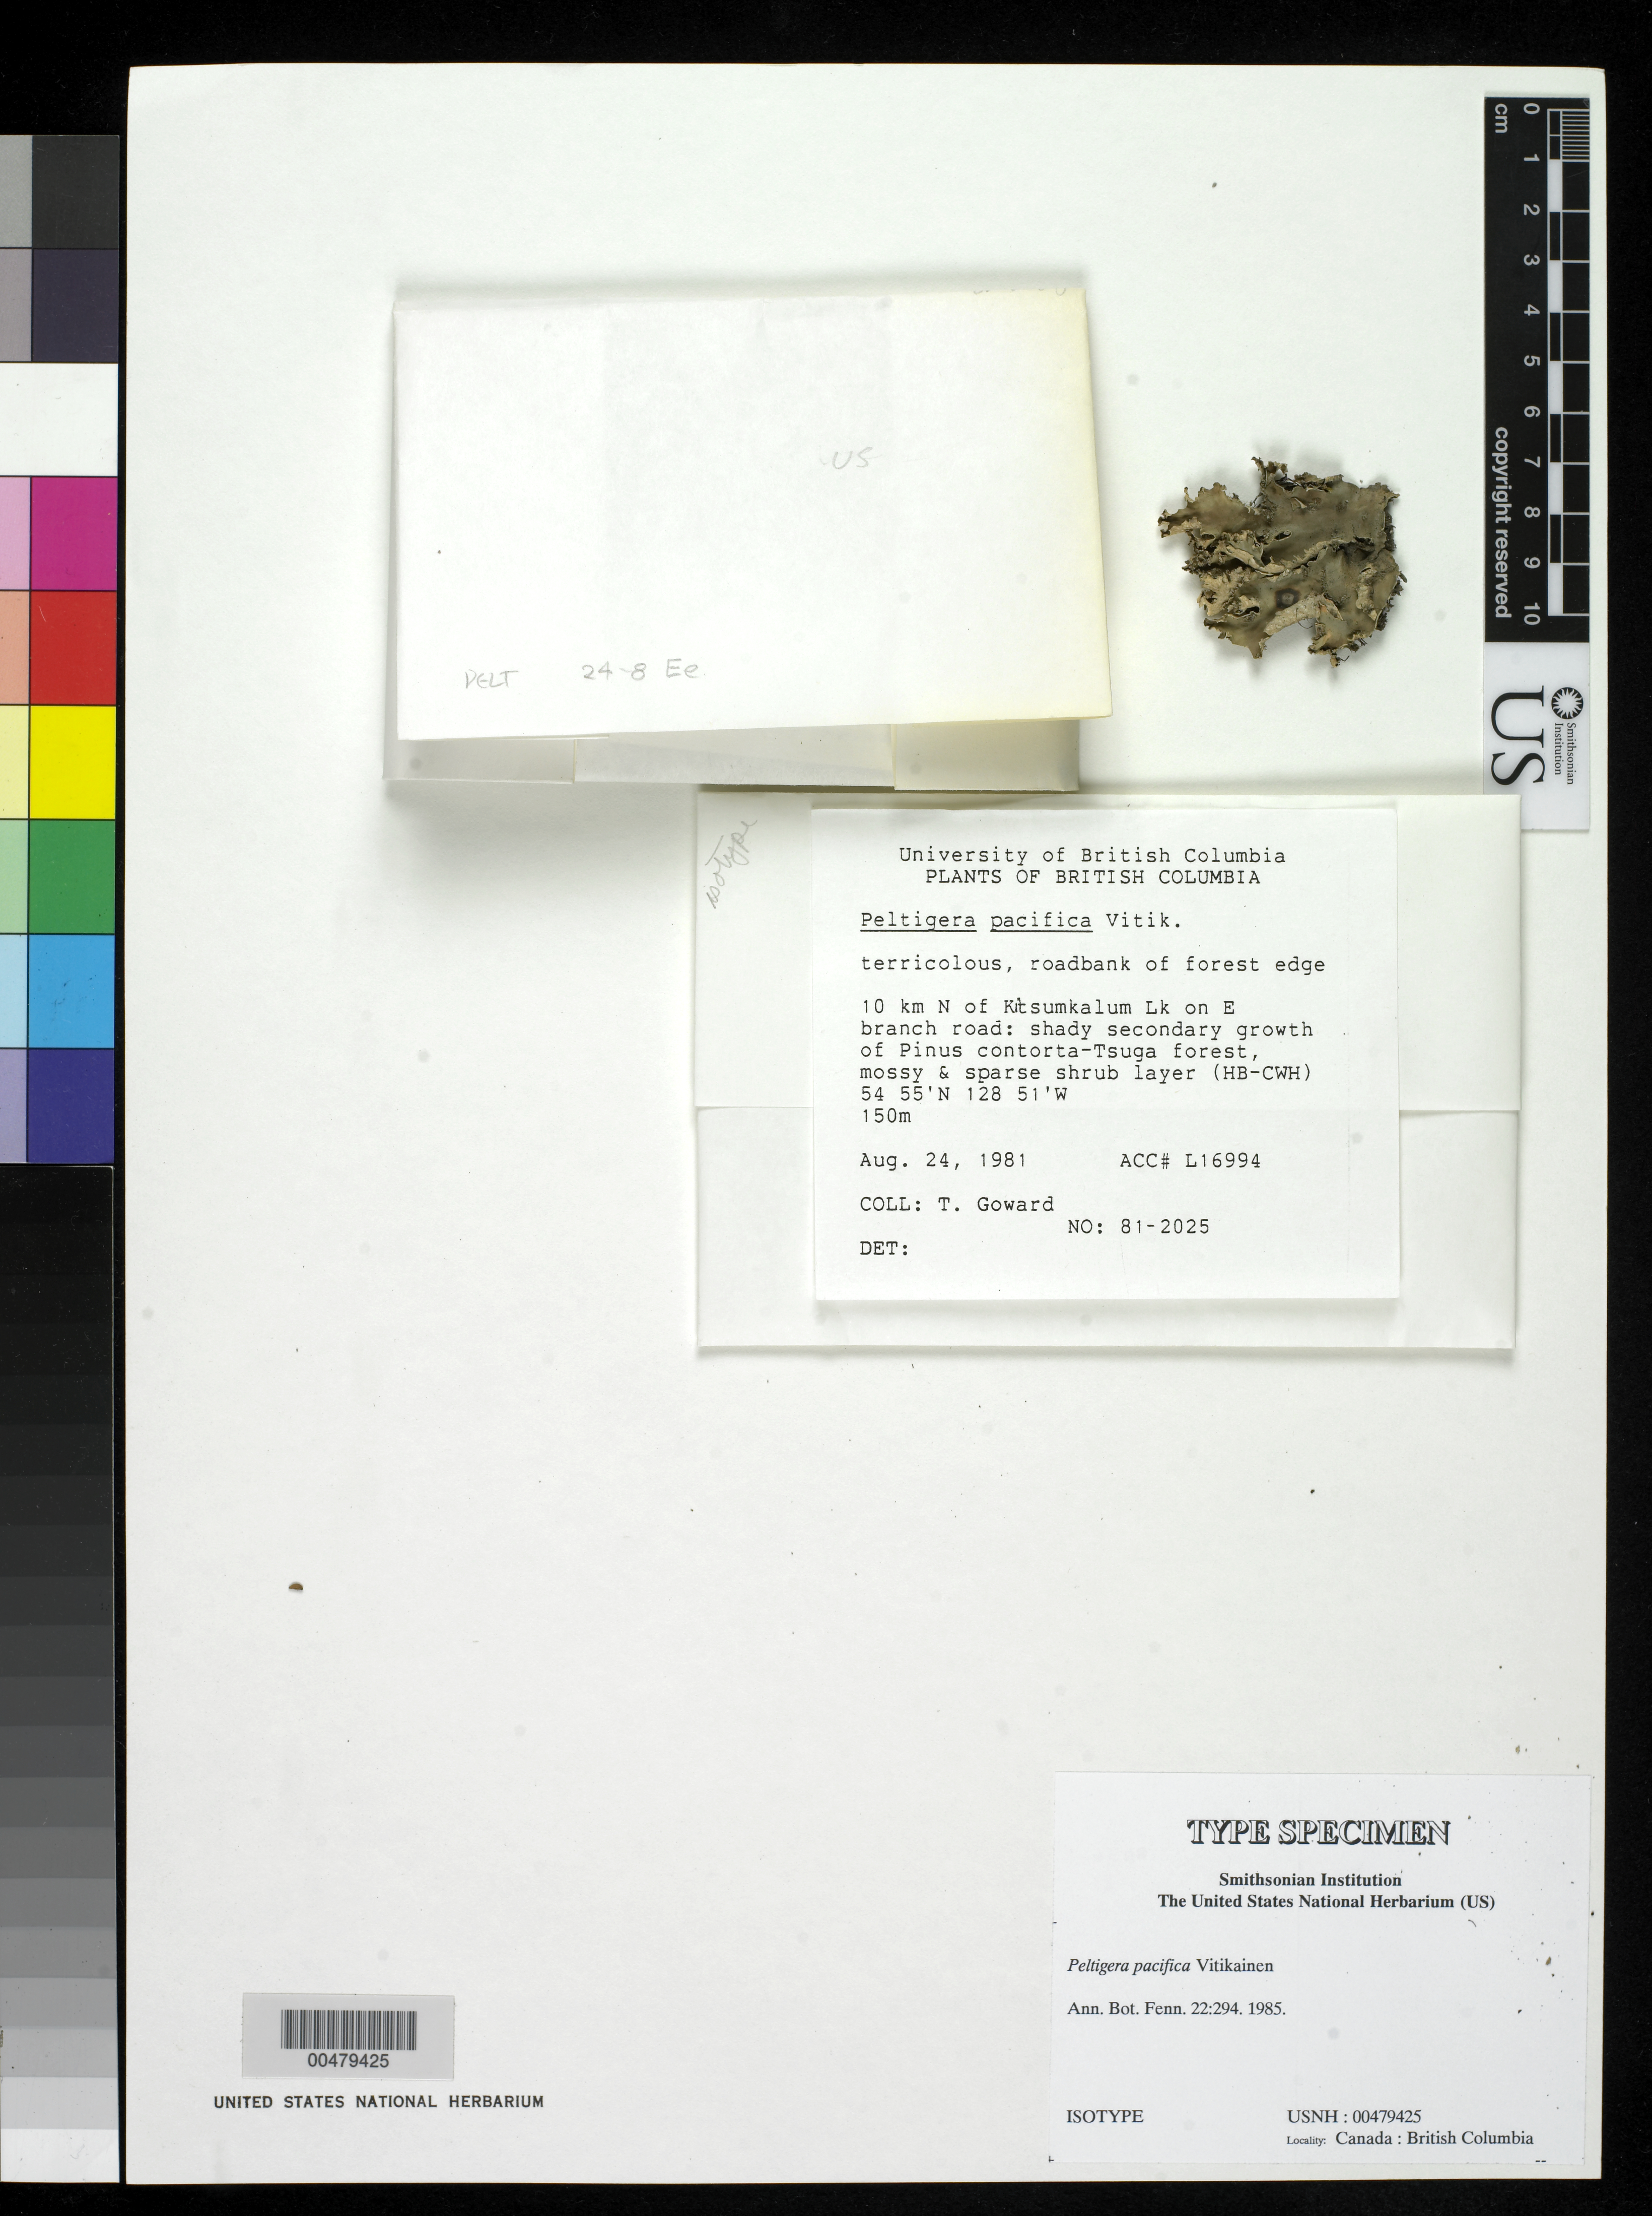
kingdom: Fungi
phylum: Ascomycota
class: Lecanoromycetes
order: Peltigerales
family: Peltigeraceae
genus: Peltigera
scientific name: Peltigera pacifica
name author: Vitikainen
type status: Isotype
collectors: T. Goward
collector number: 81-2025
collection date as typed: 24 Aug 1981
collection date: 1981-08-24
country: Canada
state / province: British Columbia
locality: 10 km N of Kitsumkalum Lk on E Branch Road.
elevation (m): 150